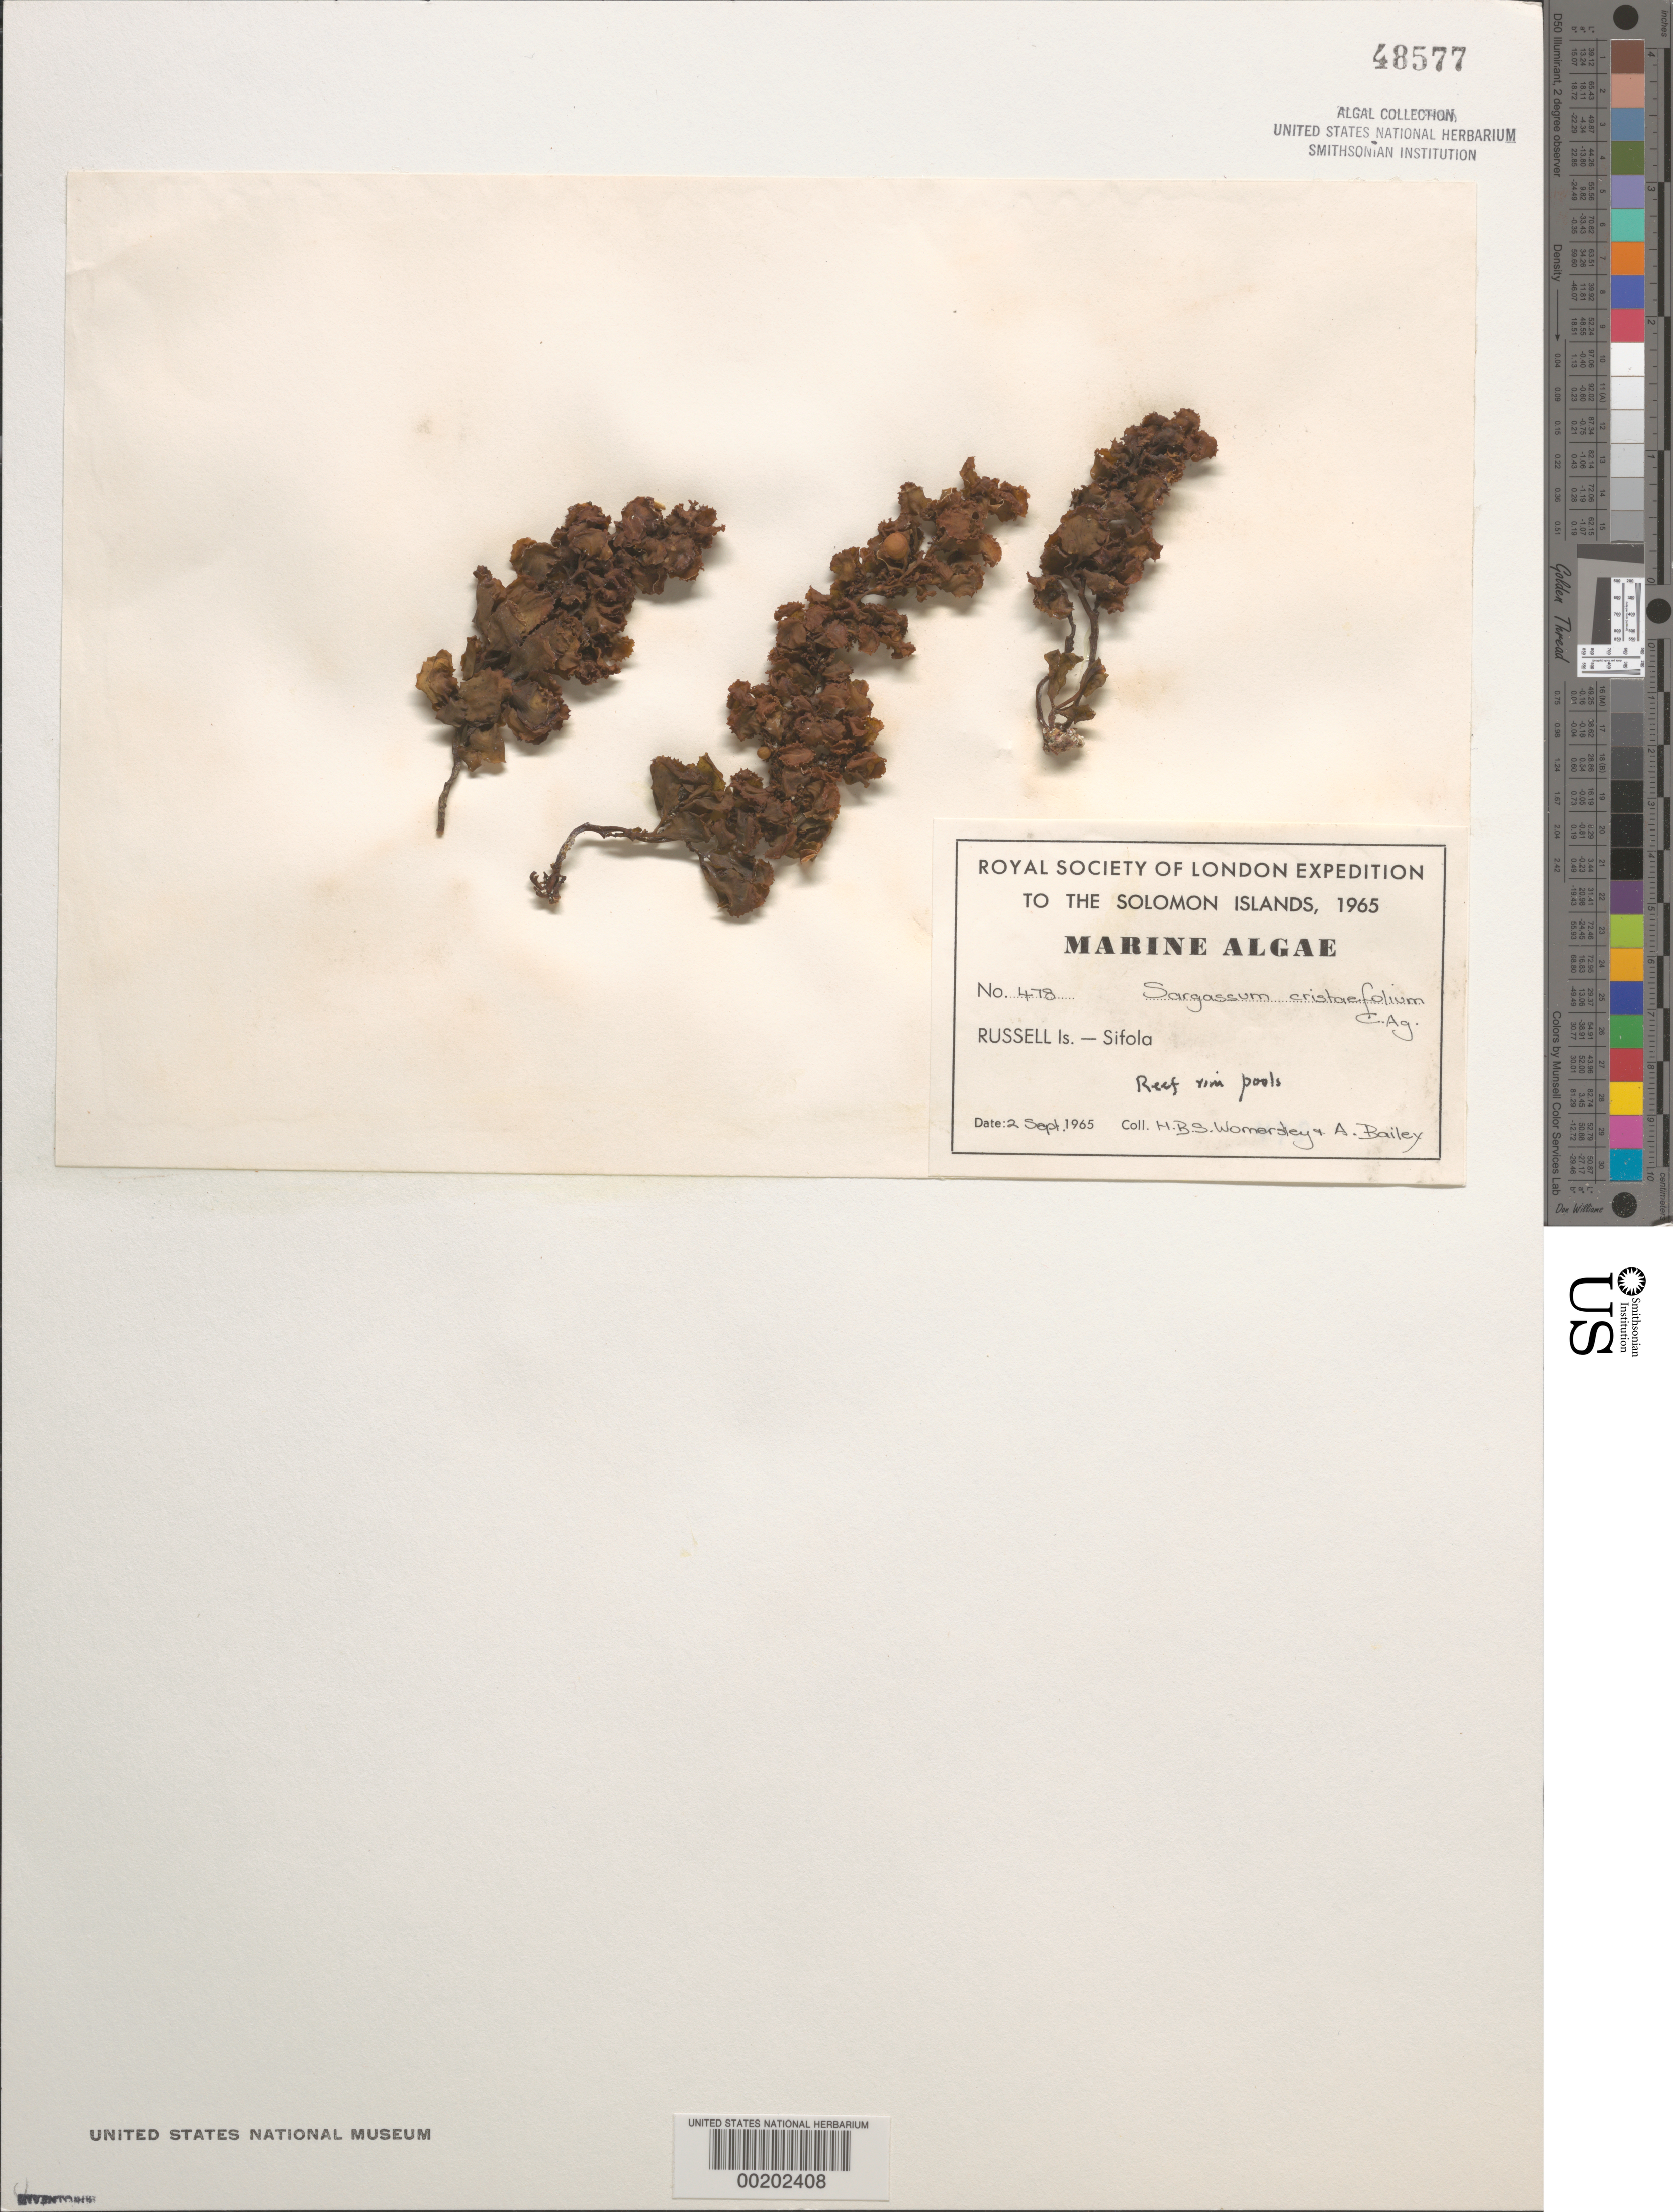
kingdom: Chromista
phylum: Ochrophyta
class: Phaeophyceae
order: Fucales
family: Sargassaceae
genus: Sargassum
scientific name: Sargassum ilicifolium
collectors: H. B. S. Womersley & A. Bailey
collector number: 478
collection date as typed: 02 Sep 1965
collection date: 1965-09-02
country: Solomon Islands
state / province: Central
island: Mbanika [Banika]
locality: Sifola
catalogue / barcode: US 48577